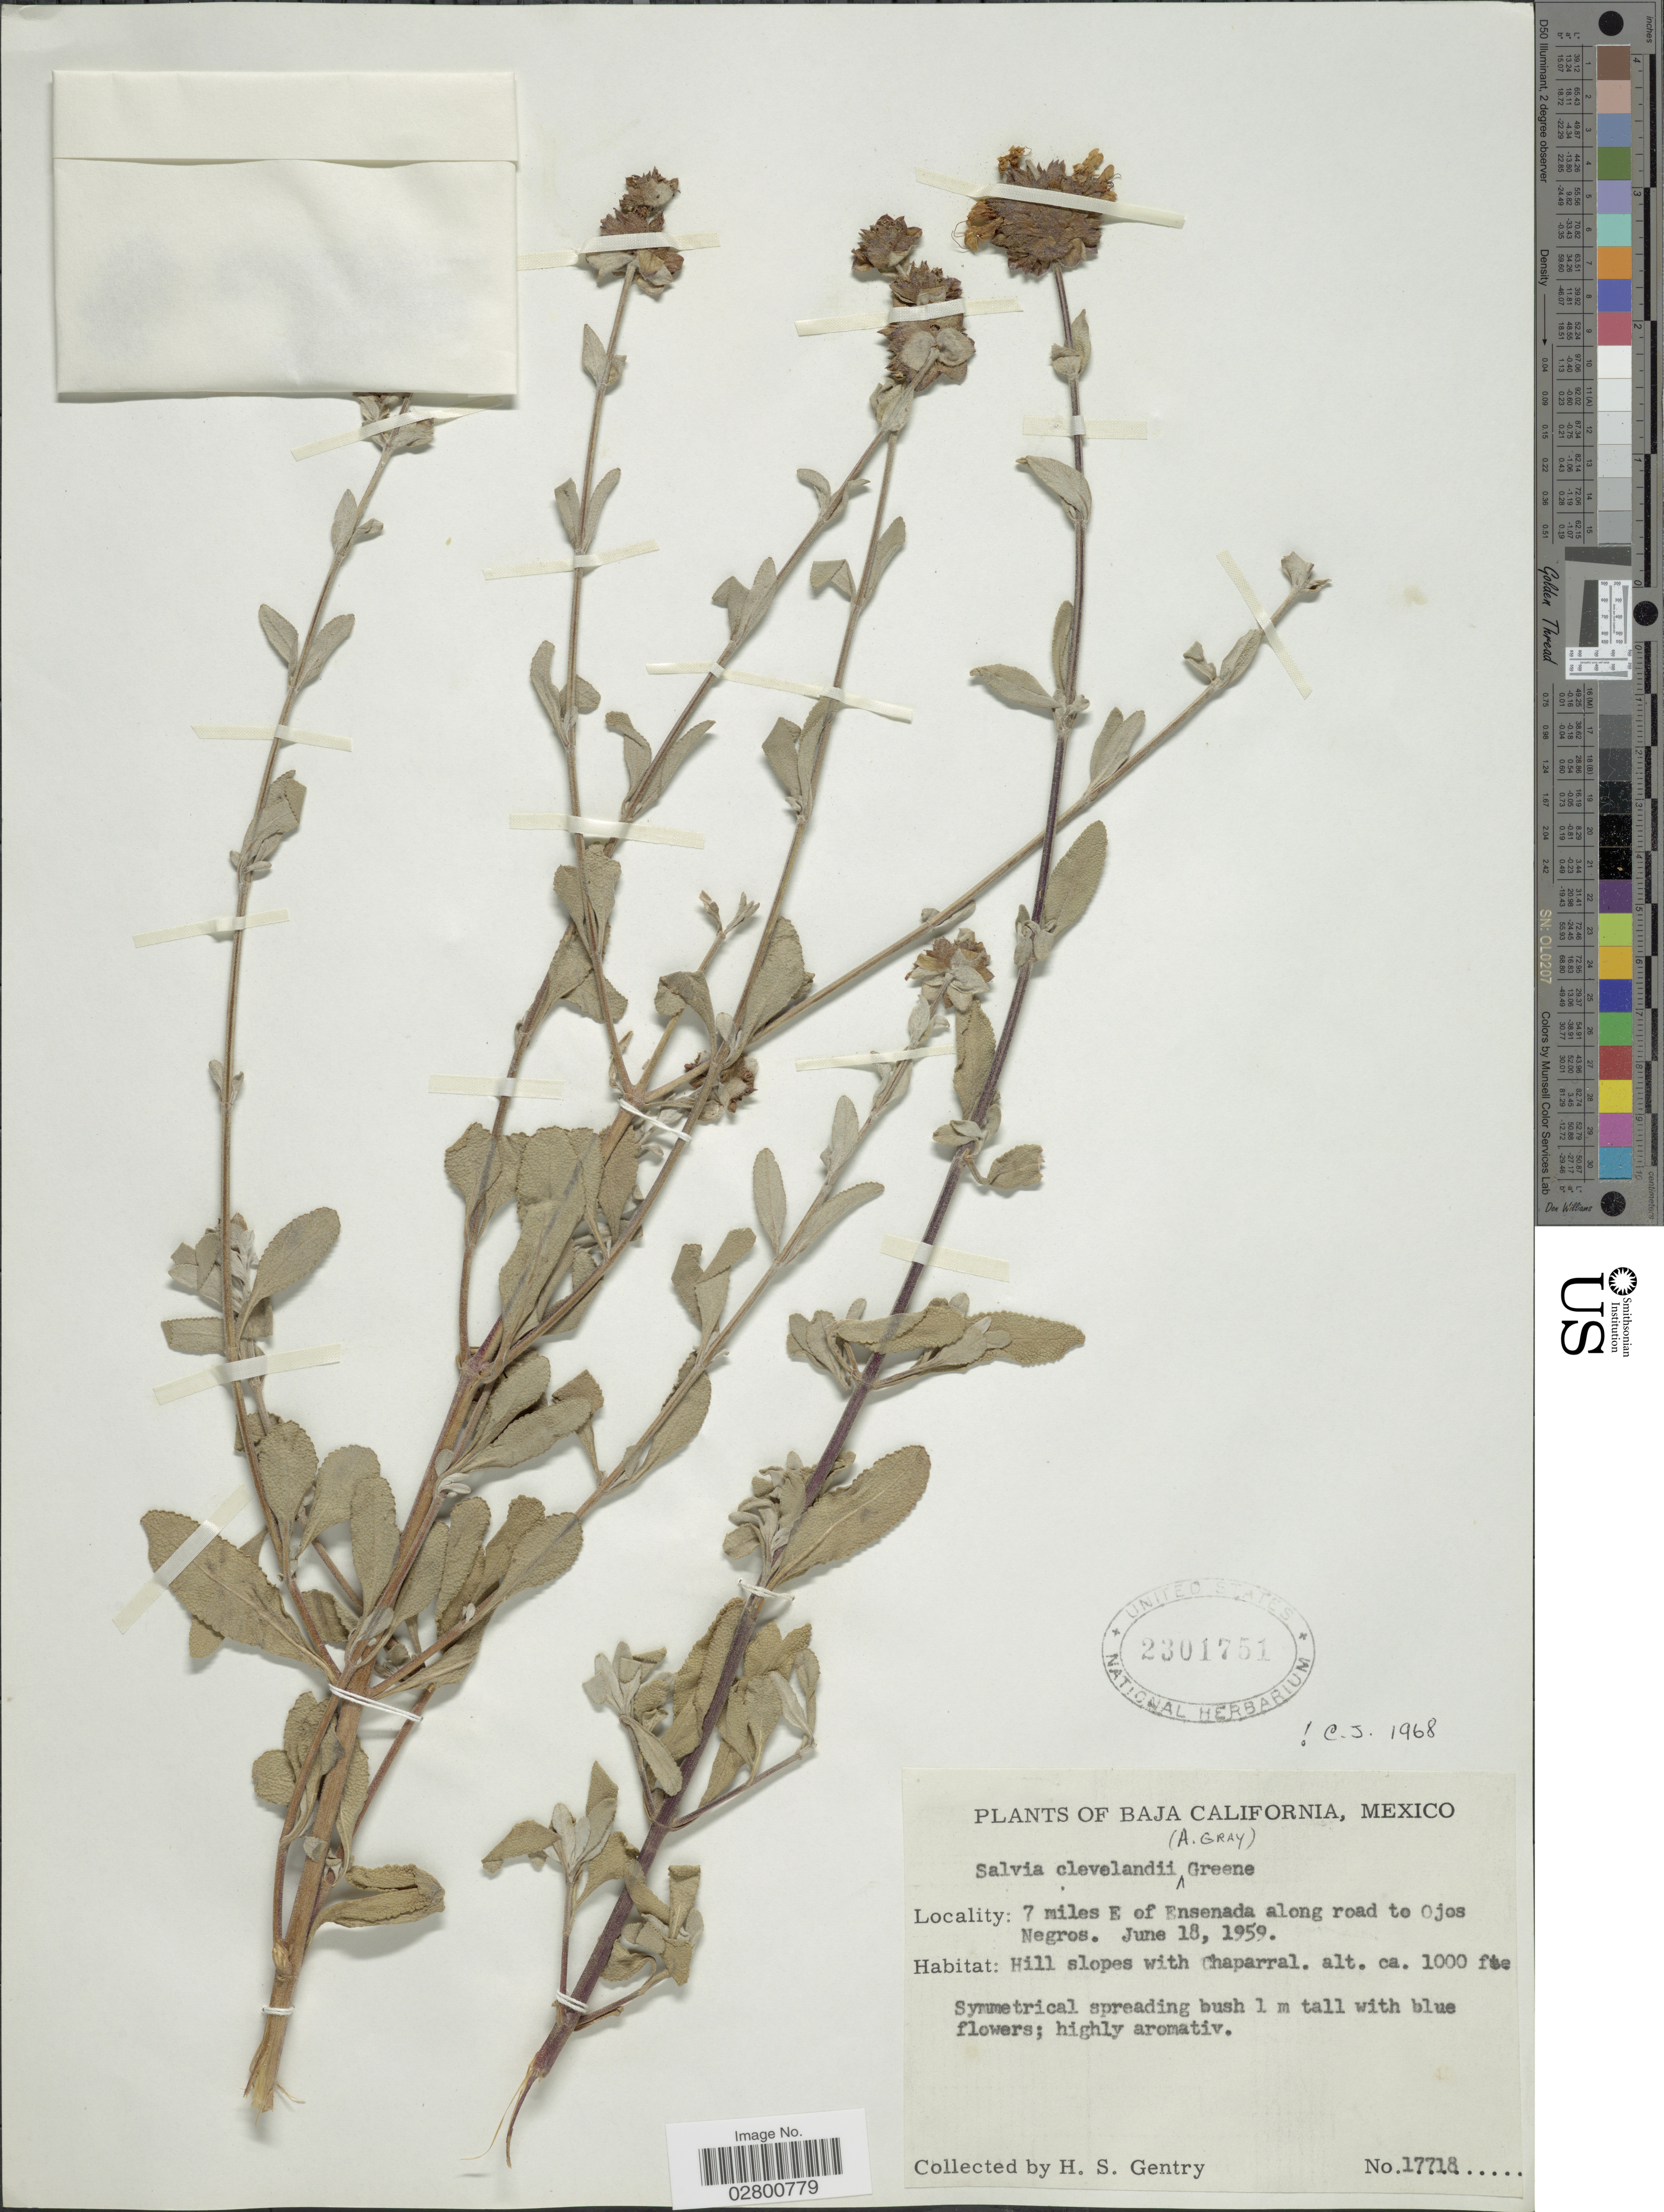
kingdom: Plantae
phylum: Tracheophyta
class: Magnoliopsida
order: Lamiales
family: Lamiaceae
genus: Salvia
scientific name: Salvia clevelandii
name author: (A. Gray) Greene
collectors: H. S. Gentry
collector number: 17718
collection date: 1959-06-18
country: Mexico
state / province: Baja California Norte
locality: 7 miles E of Ensenada along road to Ojos Negros.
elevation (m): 305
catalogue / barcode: US 2301751